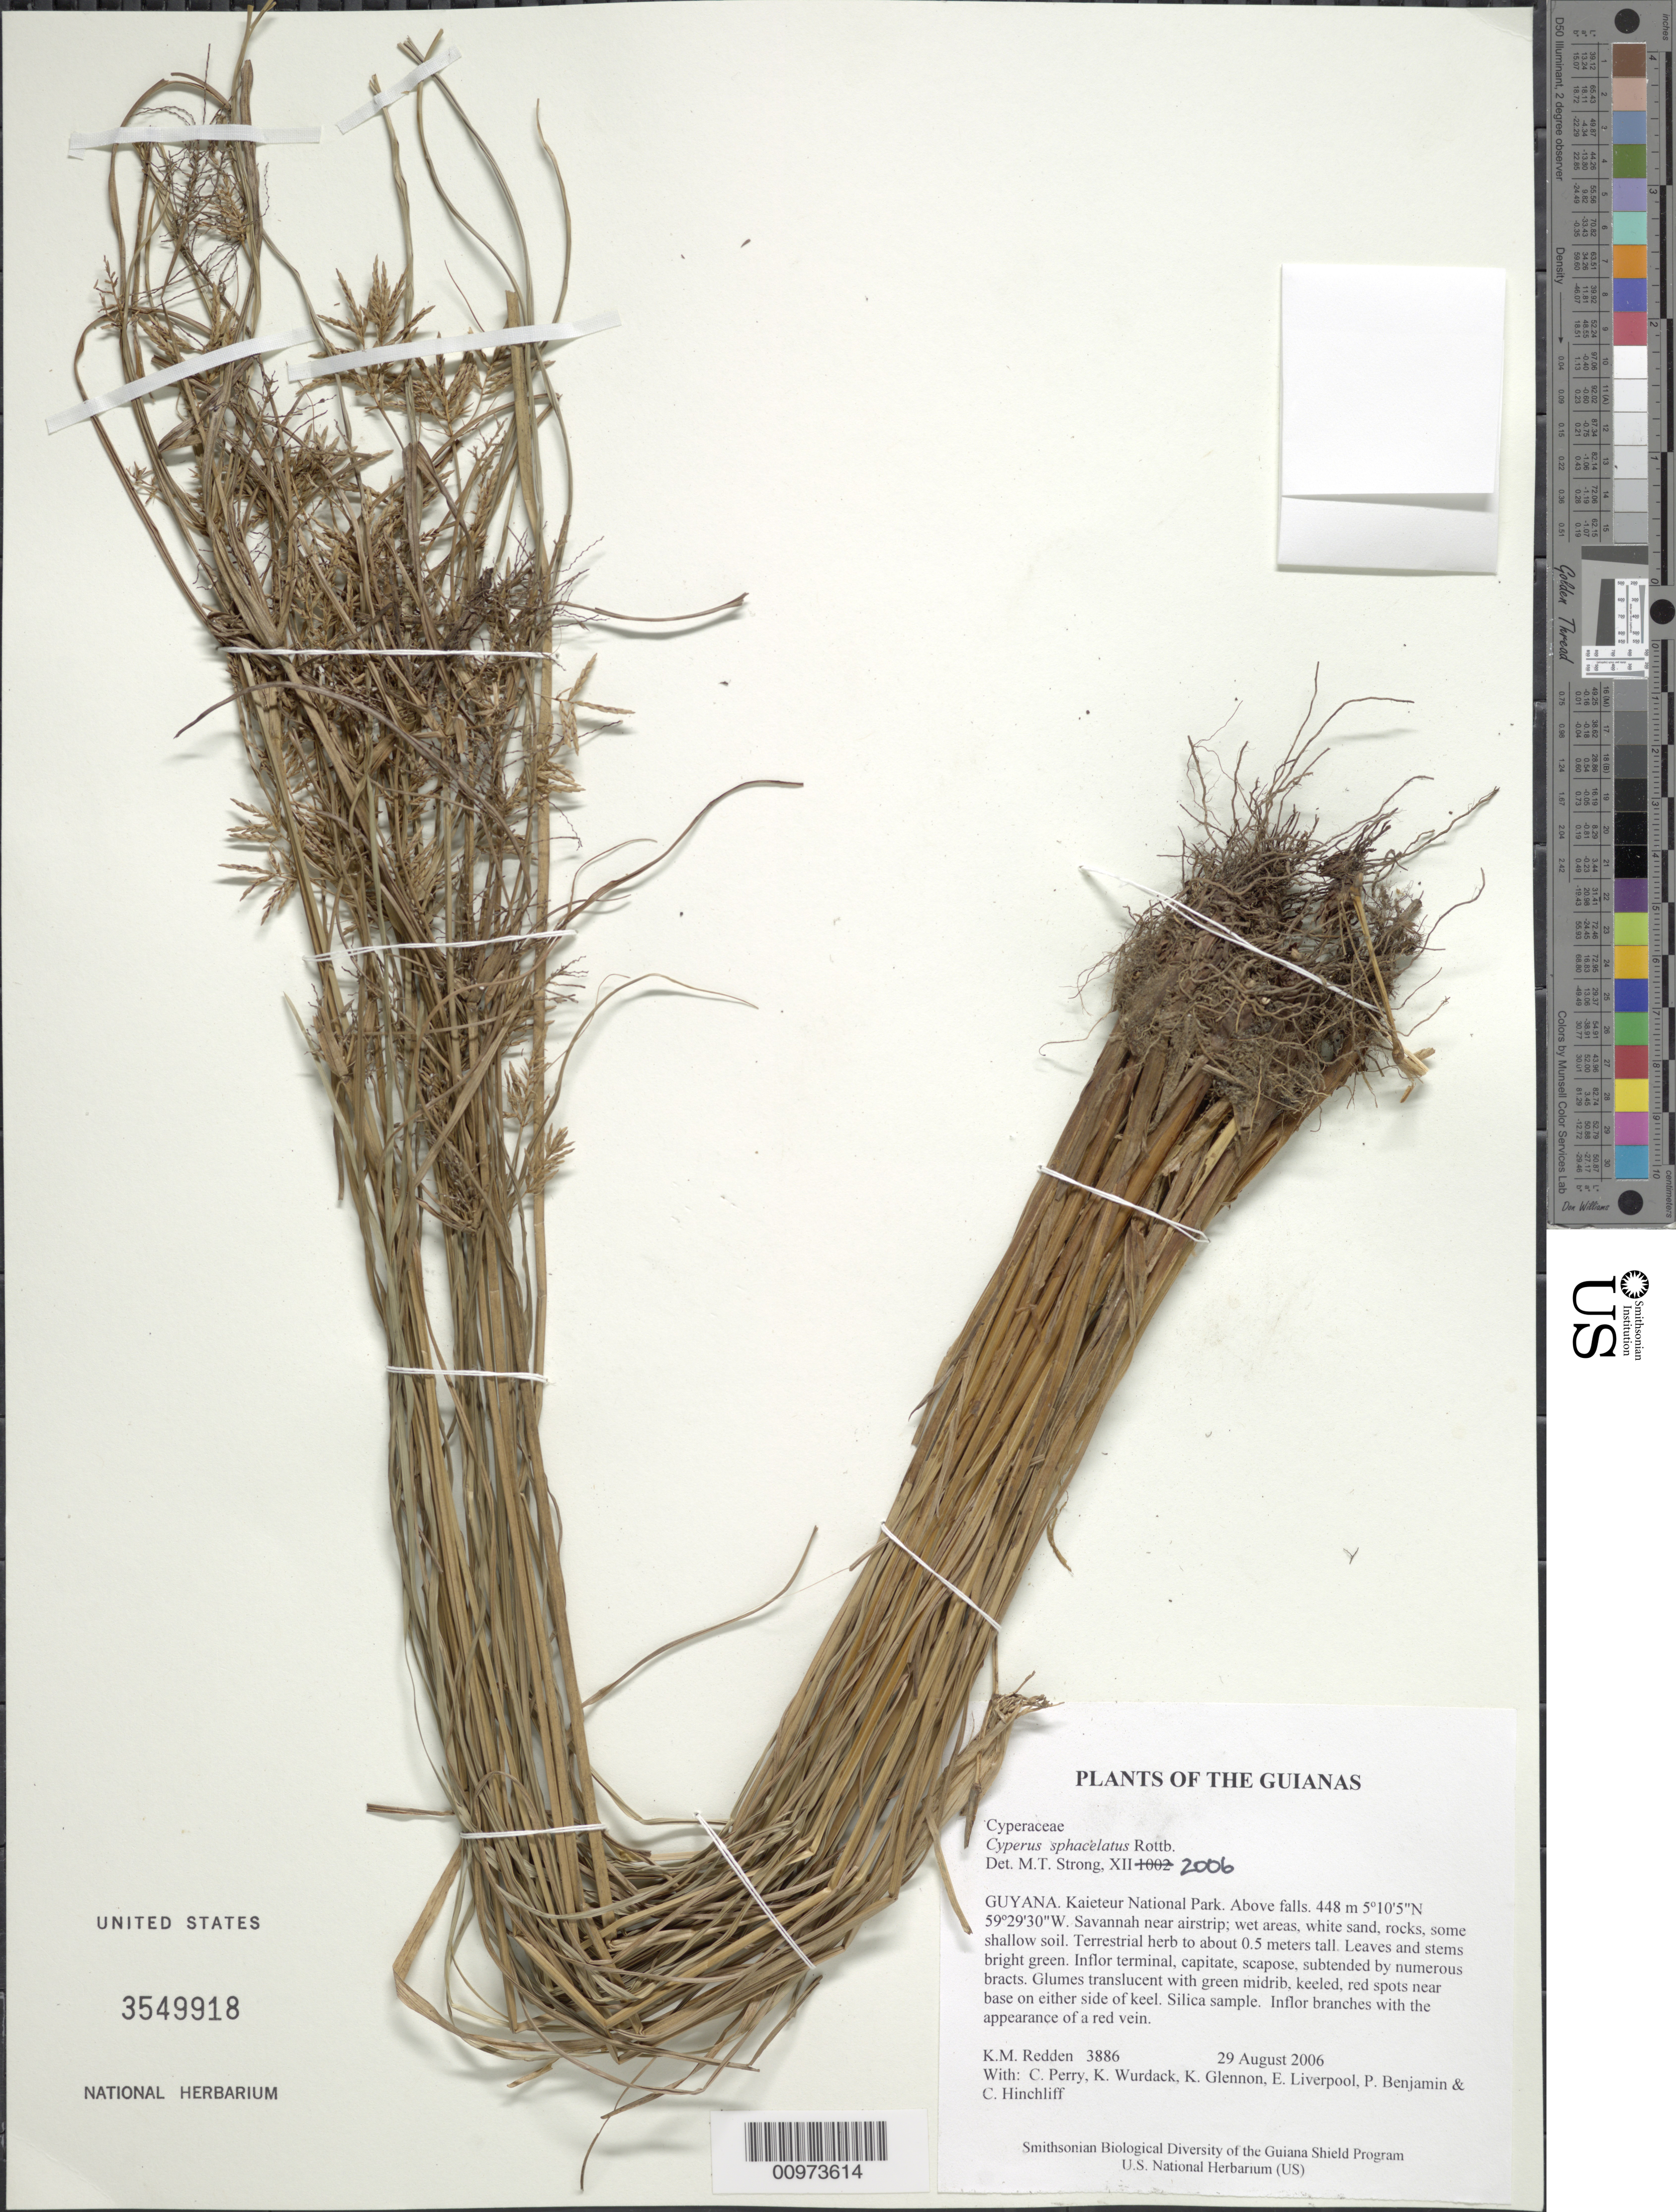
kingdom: Plantae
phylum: Tracheophyta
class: Liliopsida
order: Poales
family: Cyperaceae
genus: Cyperus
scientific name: Cyperus sphacelatus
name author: Rottb.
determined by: Strong, M. T., (US), Smithsonian Institution - National Museum of Natural History (UNITED STATES)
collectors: K. M. Redden, C. Perry, K. Wurdack, K. Glennon, E. Liverpool, P. Benjamin & C. E. Hinchliff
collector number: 3886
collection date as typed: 29 August 2006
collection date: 2006-08-29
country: Guyana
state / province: Potaro-Siparuni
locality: Kaieteur National Park. Above falls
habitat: Savanna near airstrip; wet areas, white sand, rocks, some shallow soil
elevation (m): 448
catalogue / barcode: US 3549918